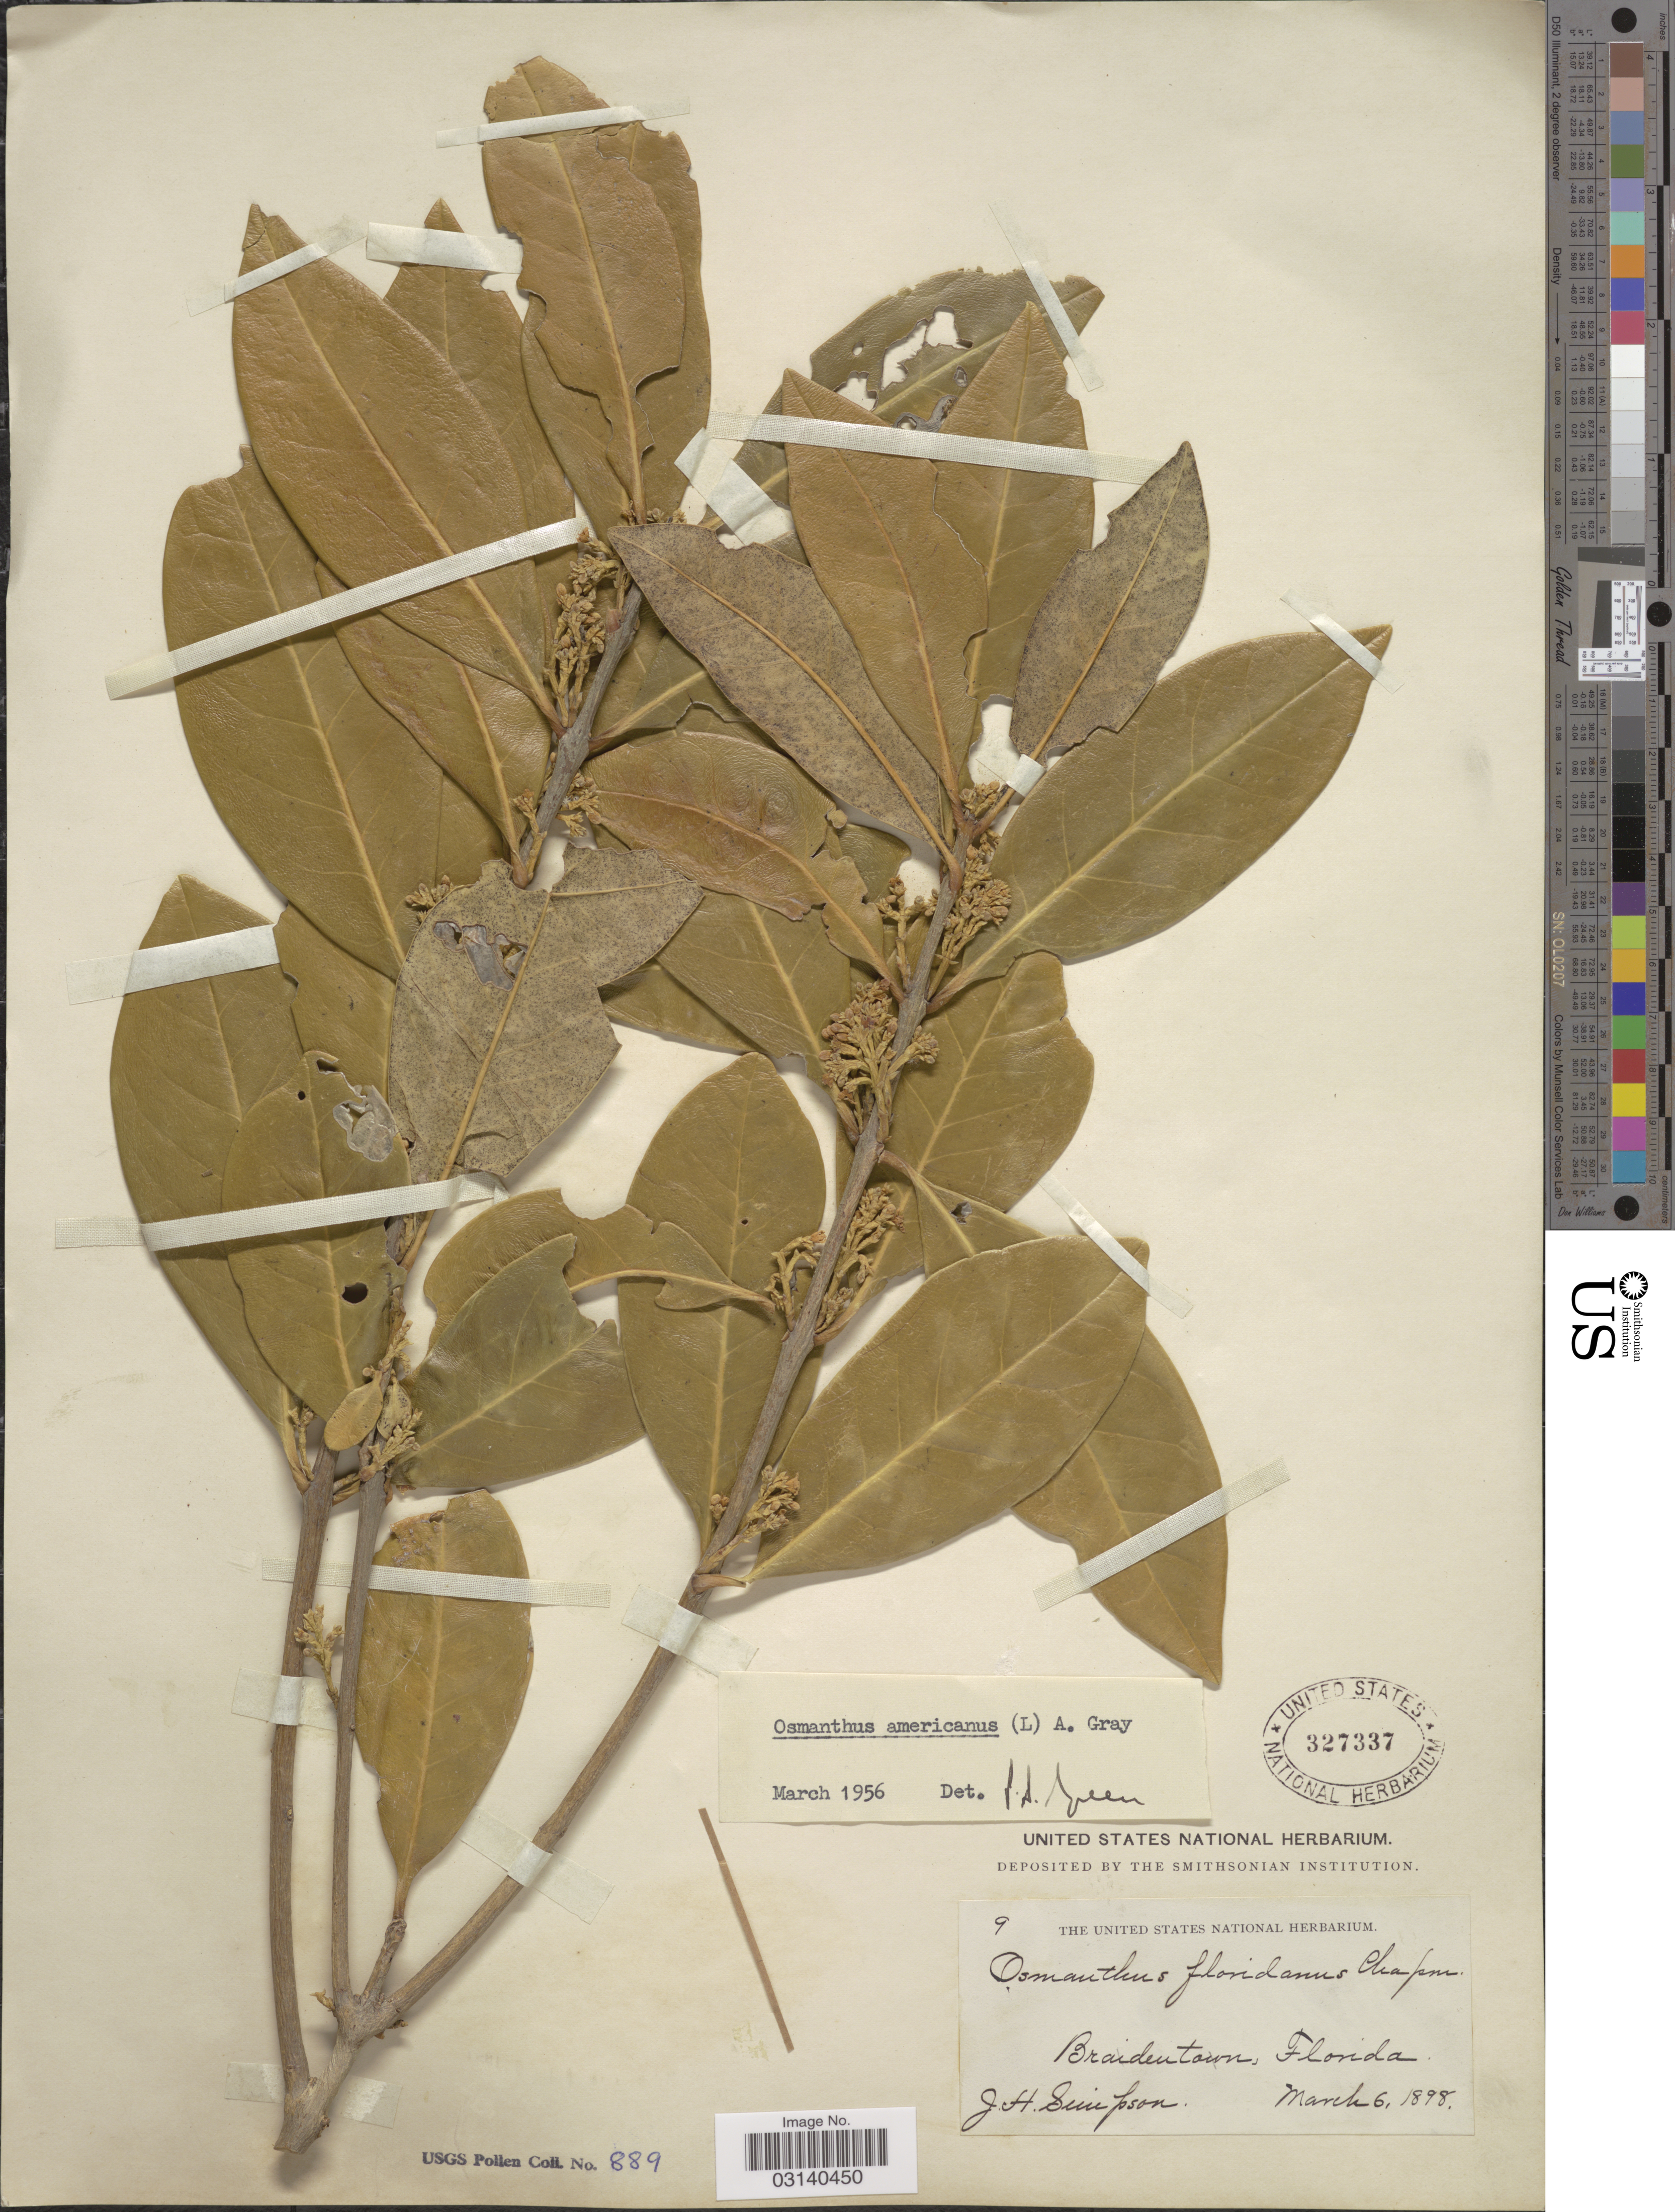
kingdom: Plantae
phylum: Tracheophyta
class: Magnoliopsida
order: Lamiales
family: Oleaceae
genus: Osmanthus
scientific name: Osmanthus americanus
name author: (L.) A. Gray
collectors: J. H. Simpson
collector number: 9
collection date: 1898-03-06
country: United States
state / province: Florida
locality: Braidentown.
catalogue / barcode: US 327337